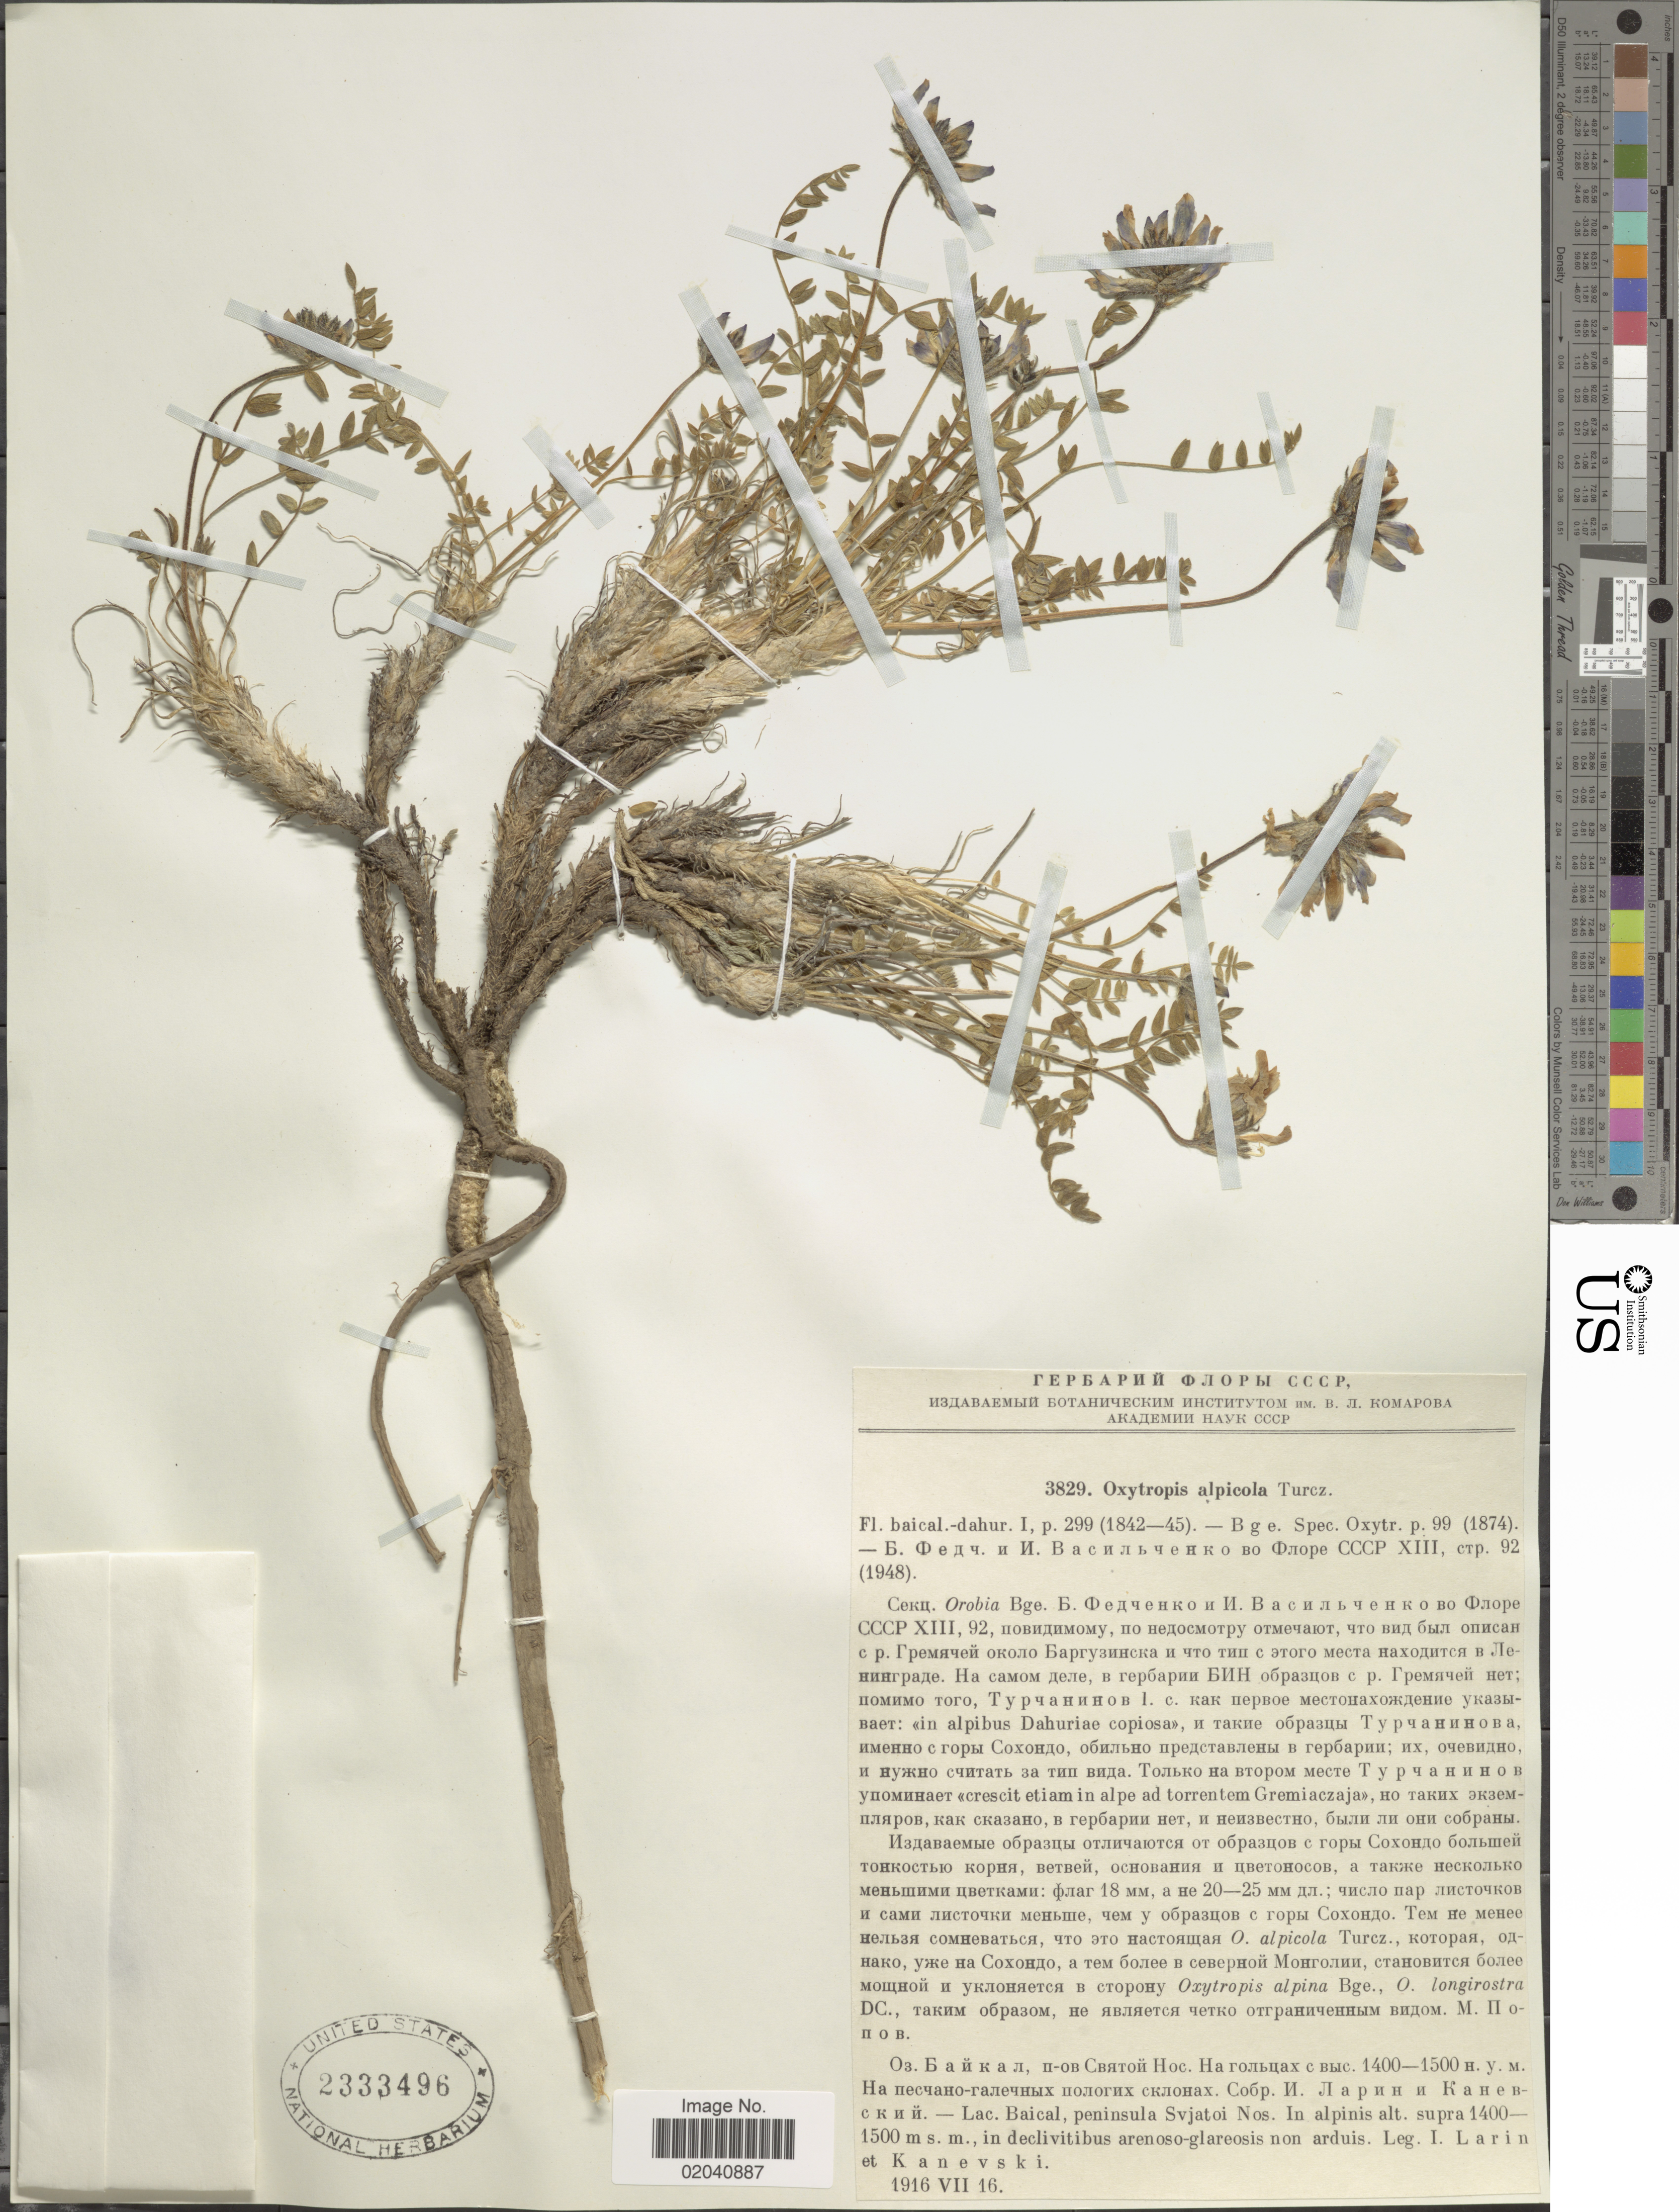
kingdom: Plantae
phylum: Tracheophyta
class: Magnoliopsida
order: Fabales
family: Fabaceae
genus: Oxytropis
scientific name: Oxytropis alpicola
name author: Turcz.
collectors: I. Larin & Kanevski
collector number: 3829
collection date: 1916-07-16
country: Russian Federation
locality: Lac. Baical, peninsula Svjatoi Nos. In alpinis., in declivitibus arenoso-glareosis non arduis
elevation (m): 1400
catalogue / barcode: US 2333496